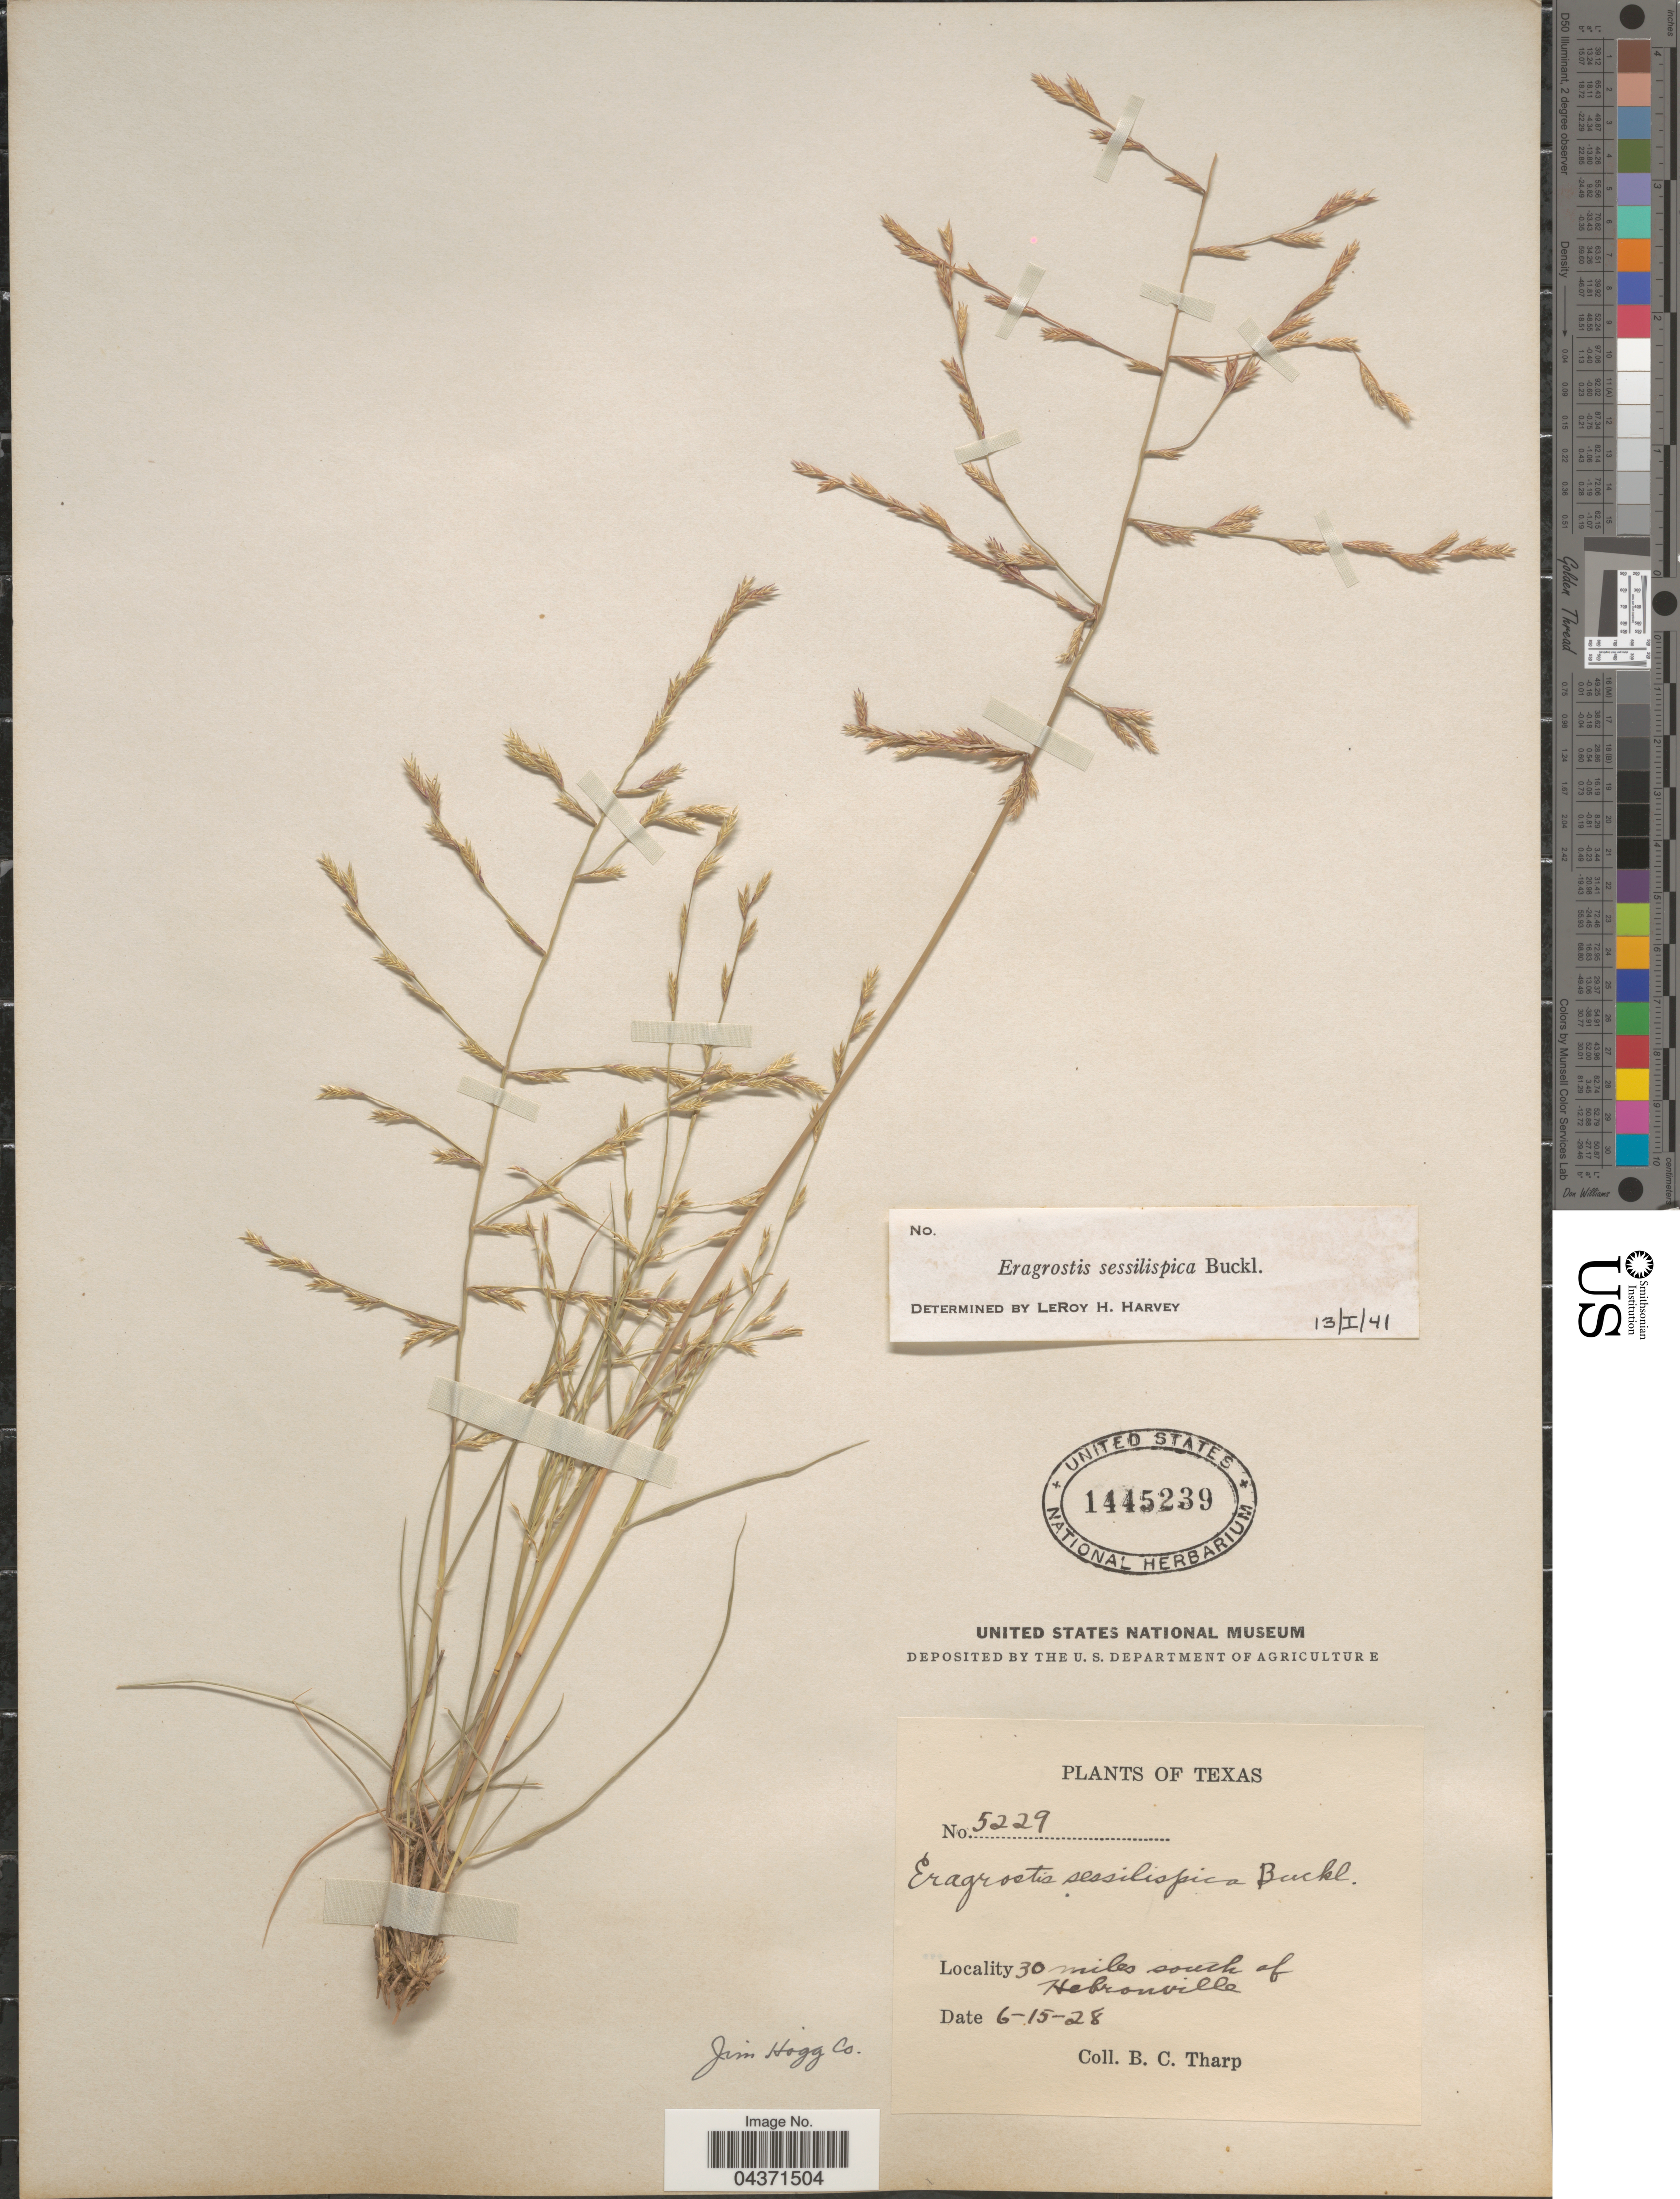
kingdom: Plantae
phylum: Tracheophyta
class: Liliopsida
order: Poales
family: Poaceae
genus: Eragrostis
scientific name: Eragrostis sessilispica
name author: Buckley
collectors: B. C. Tharp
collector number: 5229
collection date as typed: Transcribed d/m/y: 15/6/28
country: United States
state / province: Texas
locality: Jim Hogg Co. 30 miles south of Hebronville.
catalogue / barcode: US 1445239